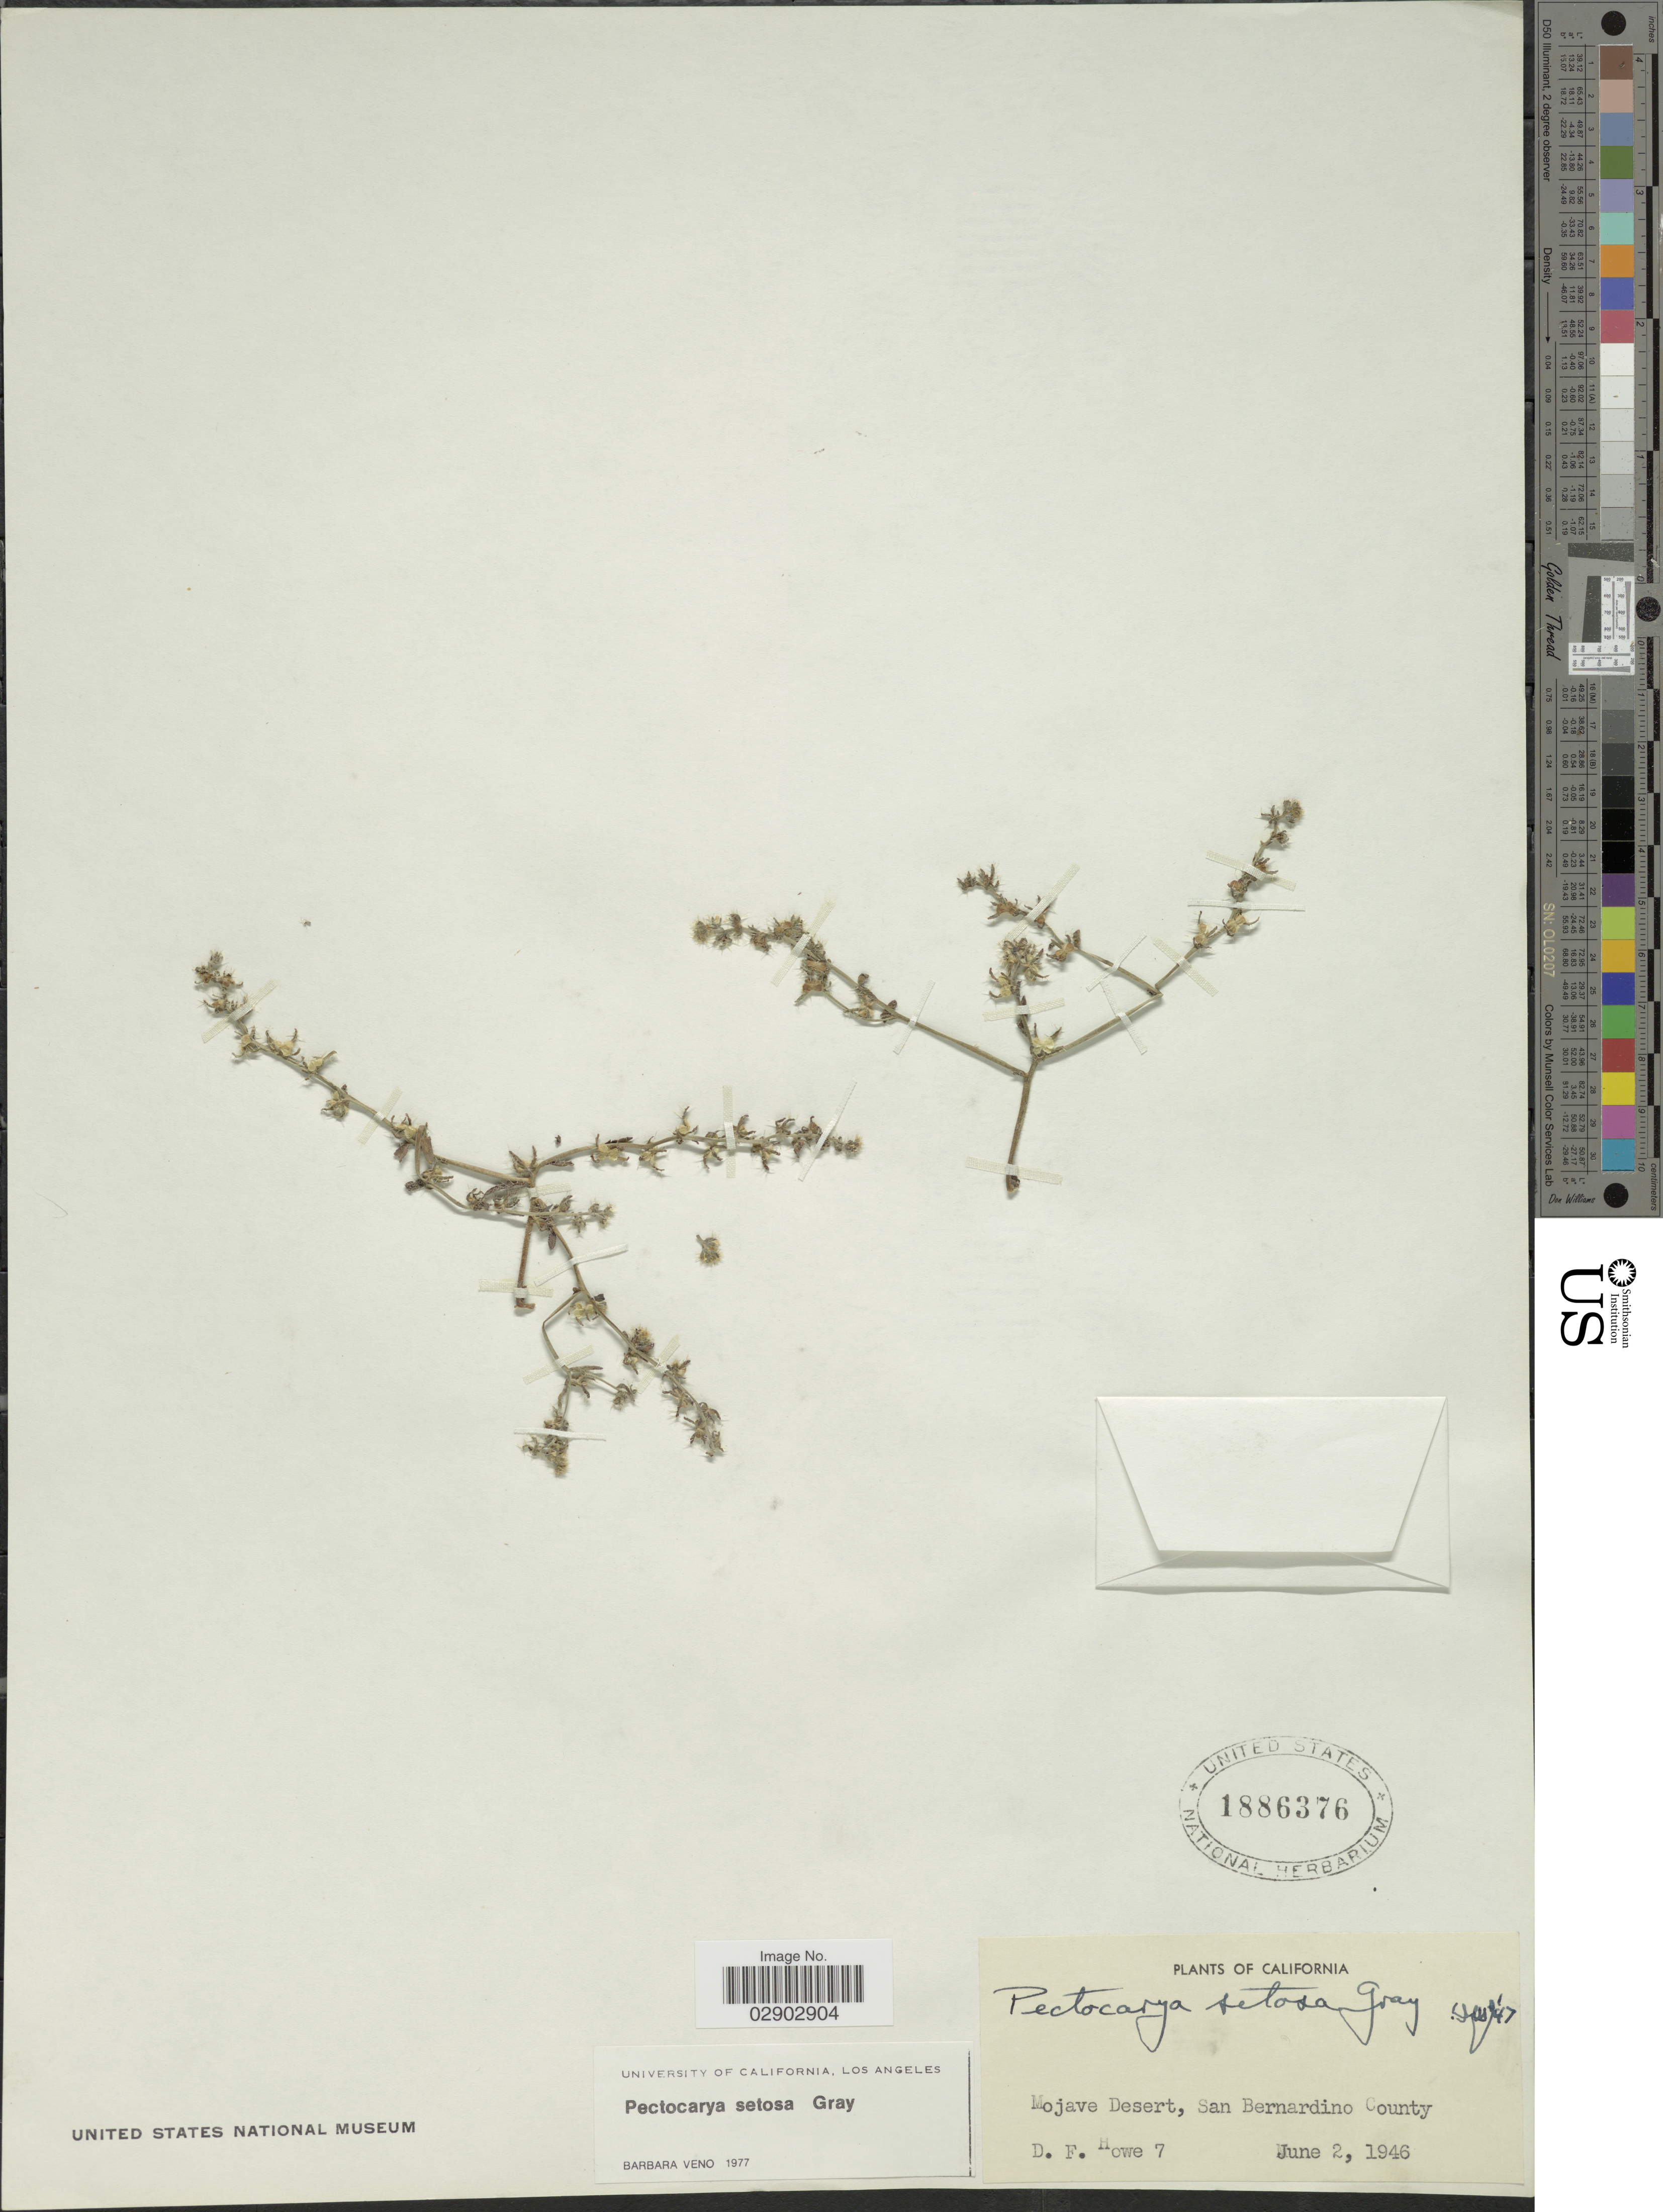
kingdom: Plantae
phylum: Tracheophyta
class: Magnoliopsida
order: Boraginales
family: Boraginaceae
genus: Pectocarya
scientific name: Pectocarya setosa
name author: A. Gray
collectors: D. Howe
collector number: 7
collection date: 1946-06-02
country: United States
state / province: California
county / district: San Bernardino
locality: Mojave Desert, San Bernardino County.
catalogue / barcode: US 1886376